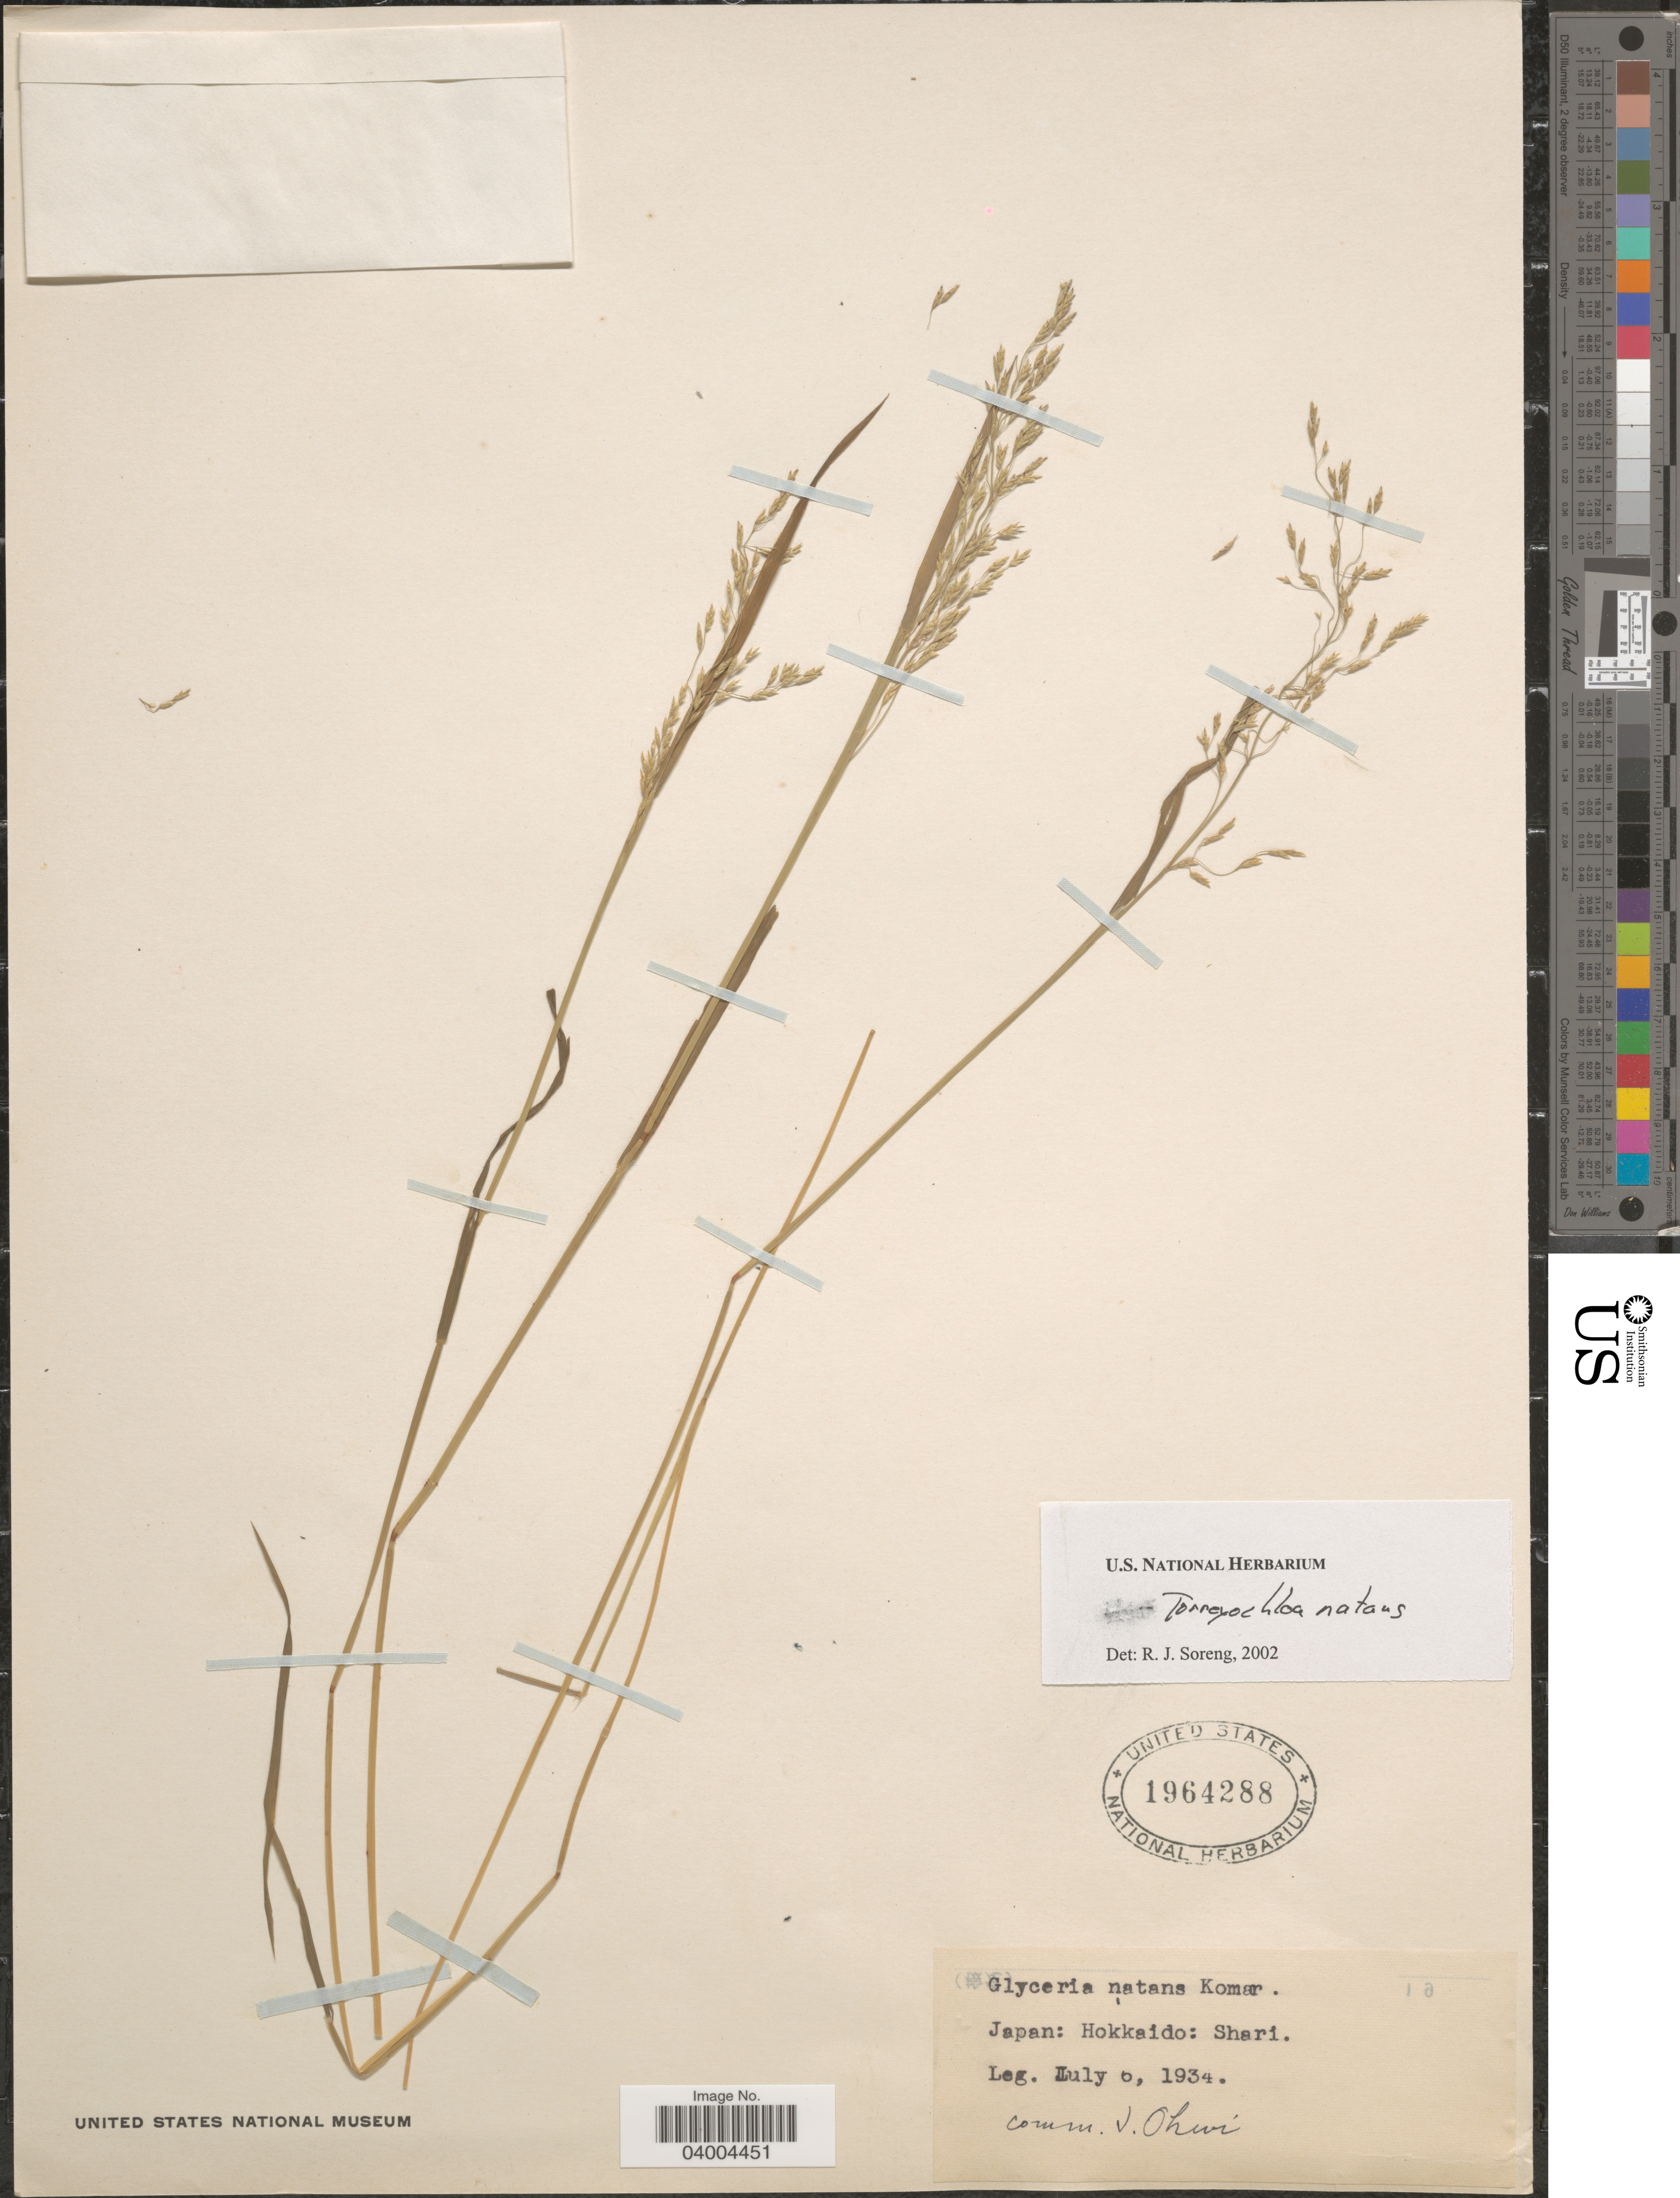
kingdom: Plantae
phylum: Tracheophyta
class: Liliopsida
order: Poales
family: Poaceae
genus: Torreyochloa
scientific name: Torreyochloa natans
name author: (Kom.) G.L. Church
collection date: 1934-07-06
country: Japan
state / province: Hokkaidō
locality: Shari.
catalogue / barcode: US 1964288